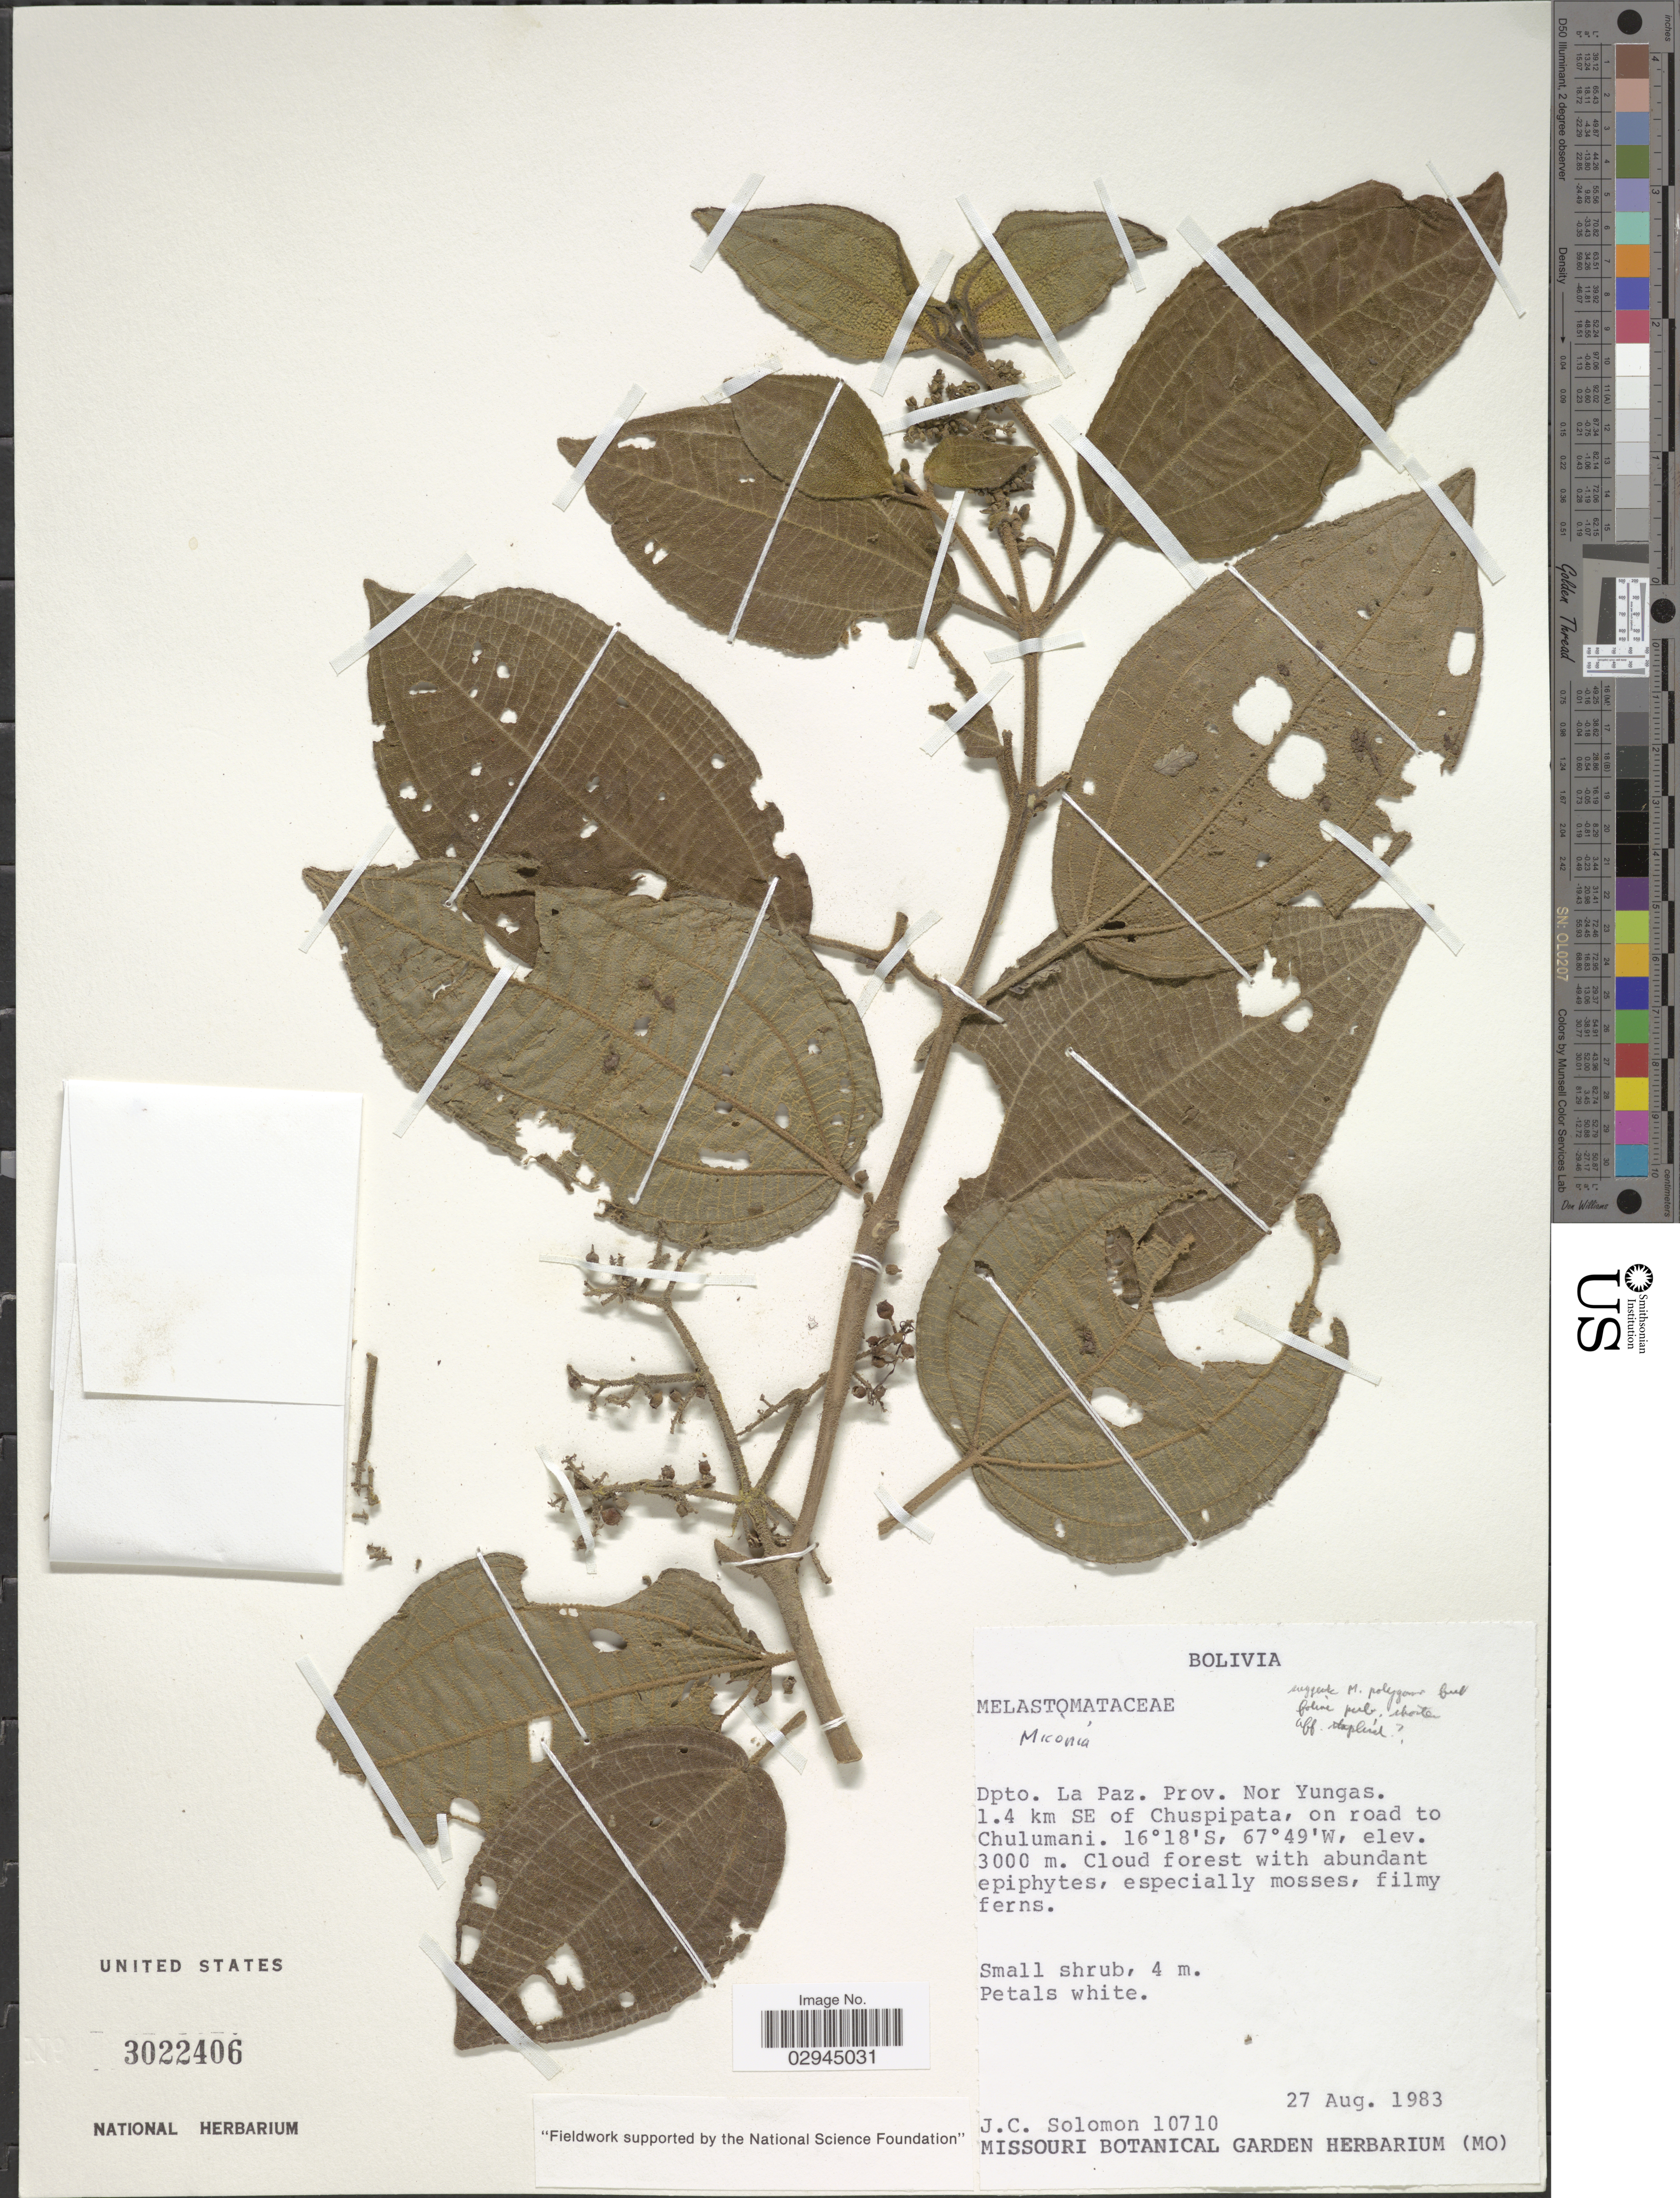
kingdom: Plantae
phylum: Tracheophyta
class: Magnoliopsida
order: Myrtales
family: Melastomataceae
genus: Miconia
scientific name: Miconia sp.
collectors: J. C. Solomon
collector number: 10710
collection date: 1983-08-27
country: Bolivia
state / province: La Paz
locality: Dpto. La Paz. Prov. Nor Yungas. 1.4 km SE of Chuspipata, on road to Chulumani.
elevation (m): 3000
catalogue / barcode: US 3022406